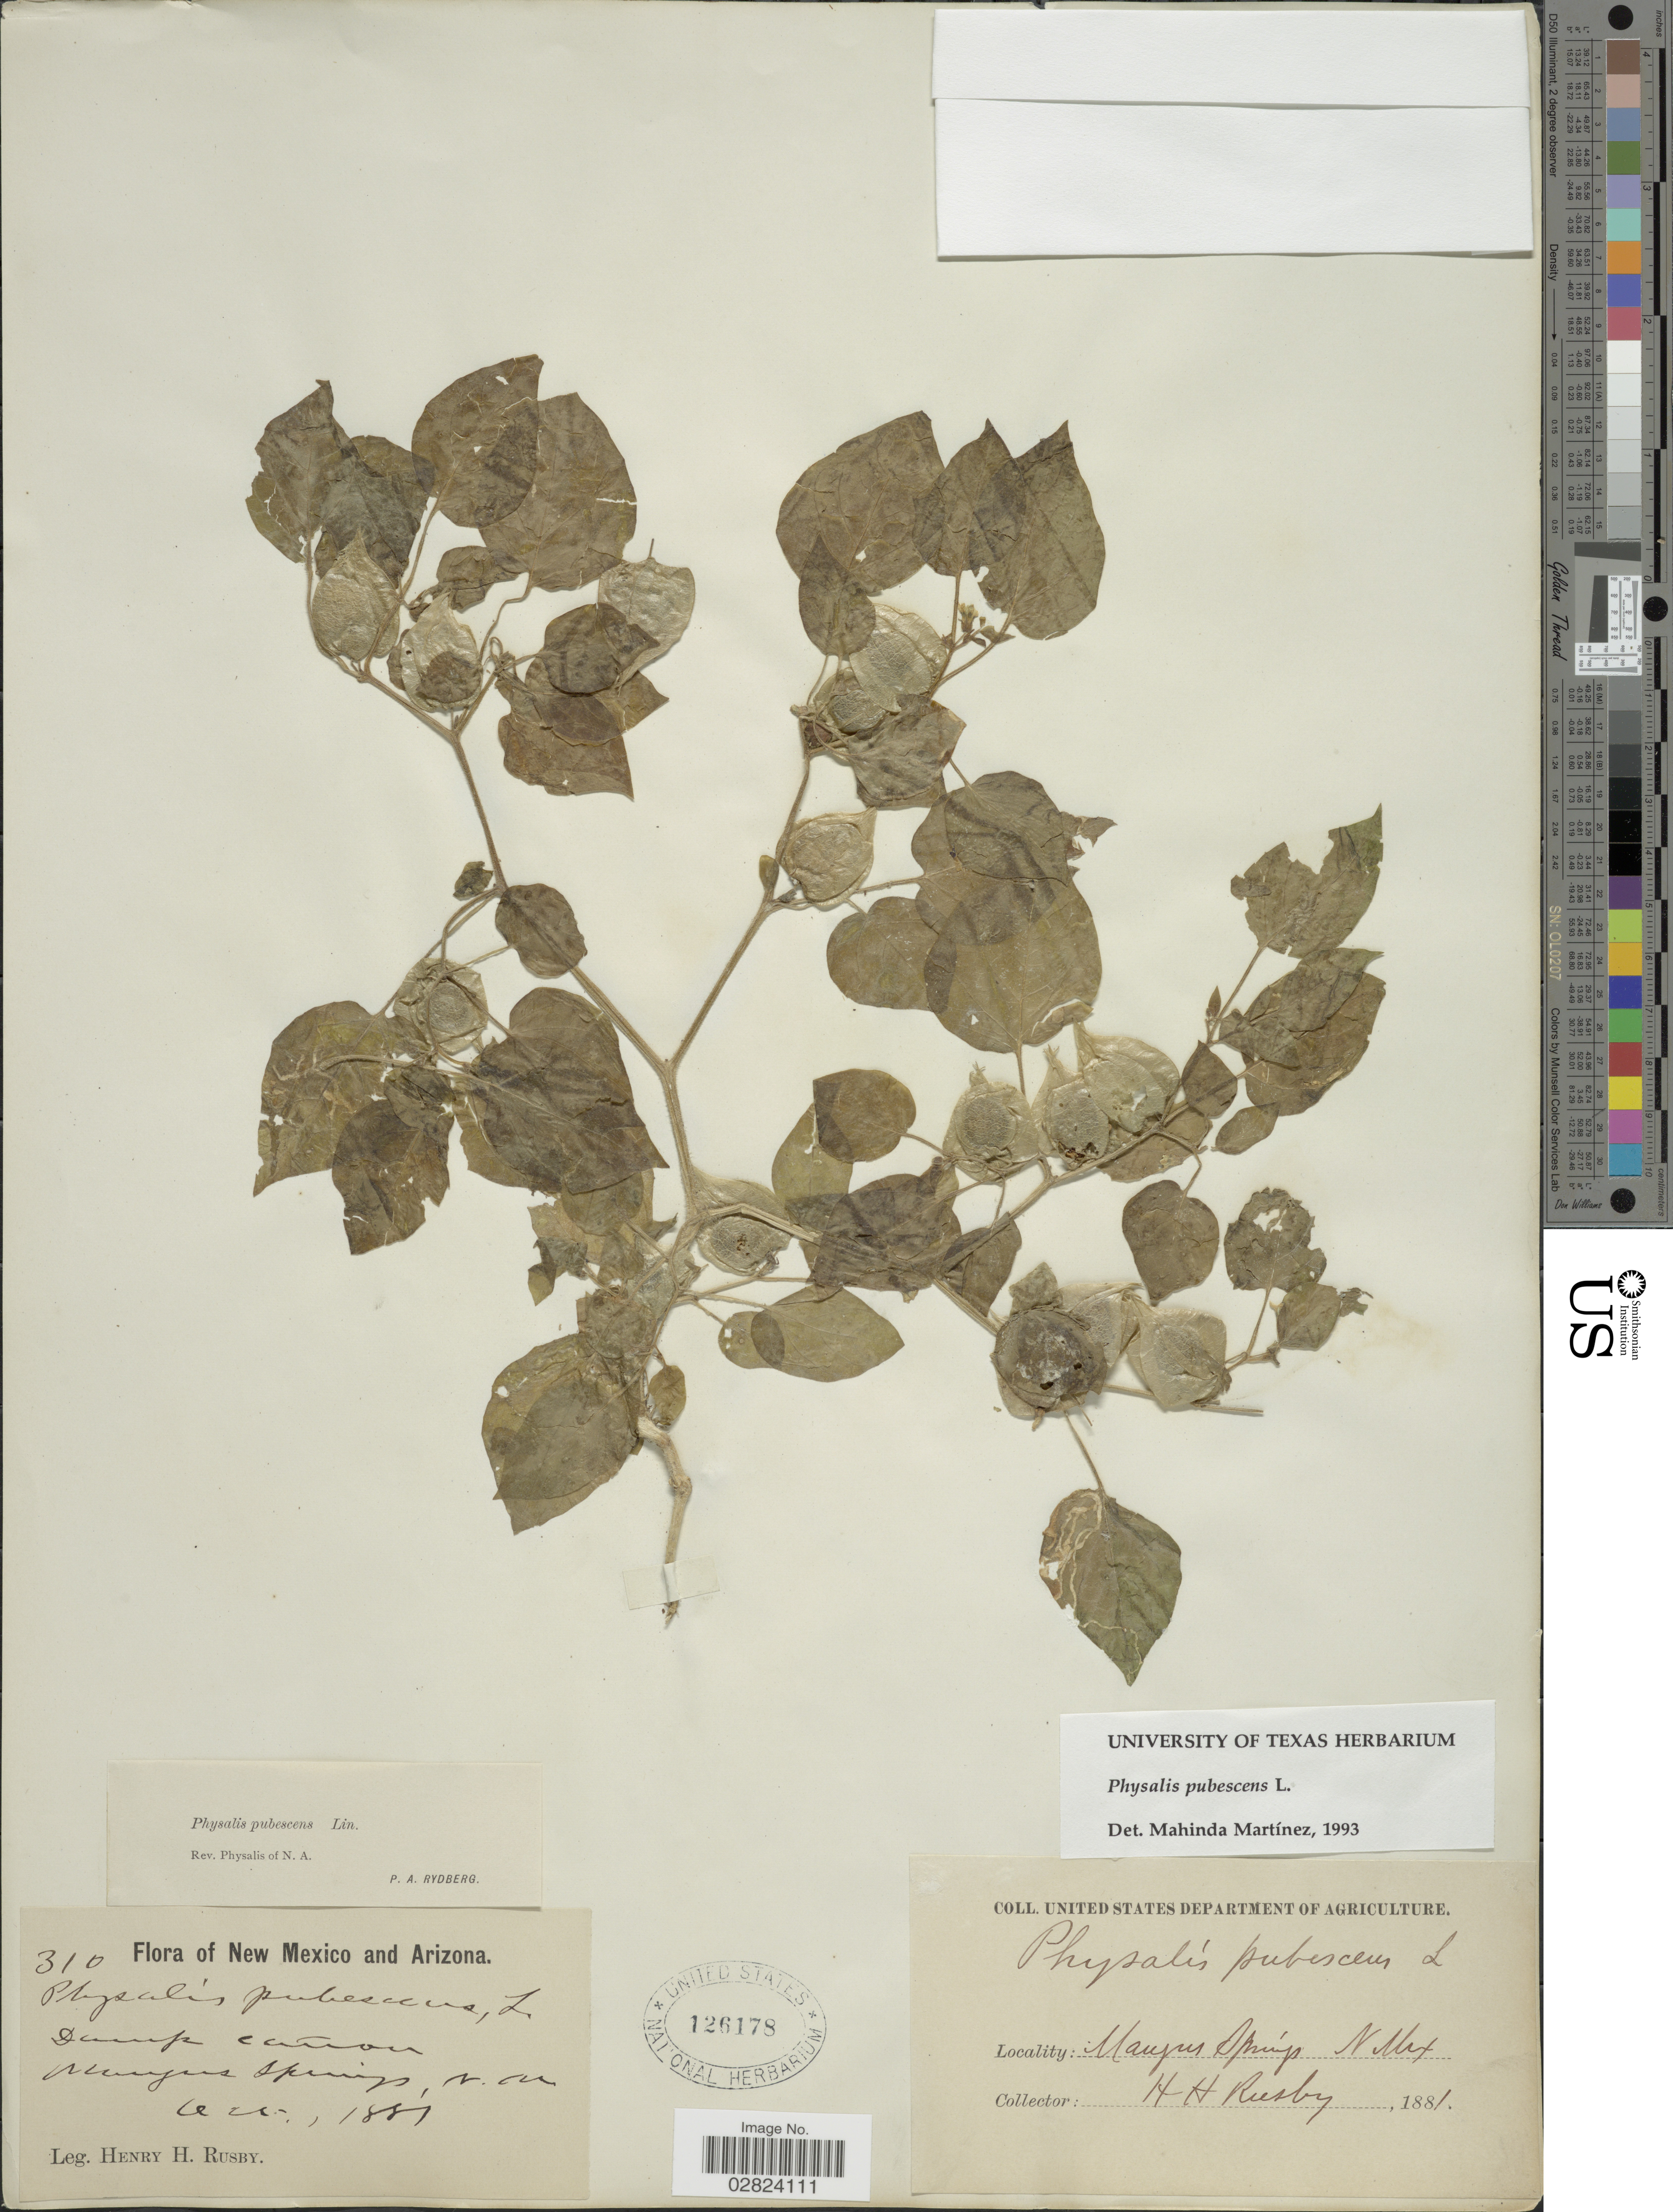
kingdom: Plantae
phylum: Tracheophyta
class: Magnoliopsida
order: Solanales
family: Solanaceae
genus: Physalis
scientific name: Physalis pubescens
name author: L.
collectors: H. H. Rusby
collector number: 310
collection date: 1881-11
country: United States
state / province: New Mexico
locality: Damp Cañon, Mayus Springs.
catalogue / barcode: US 126178